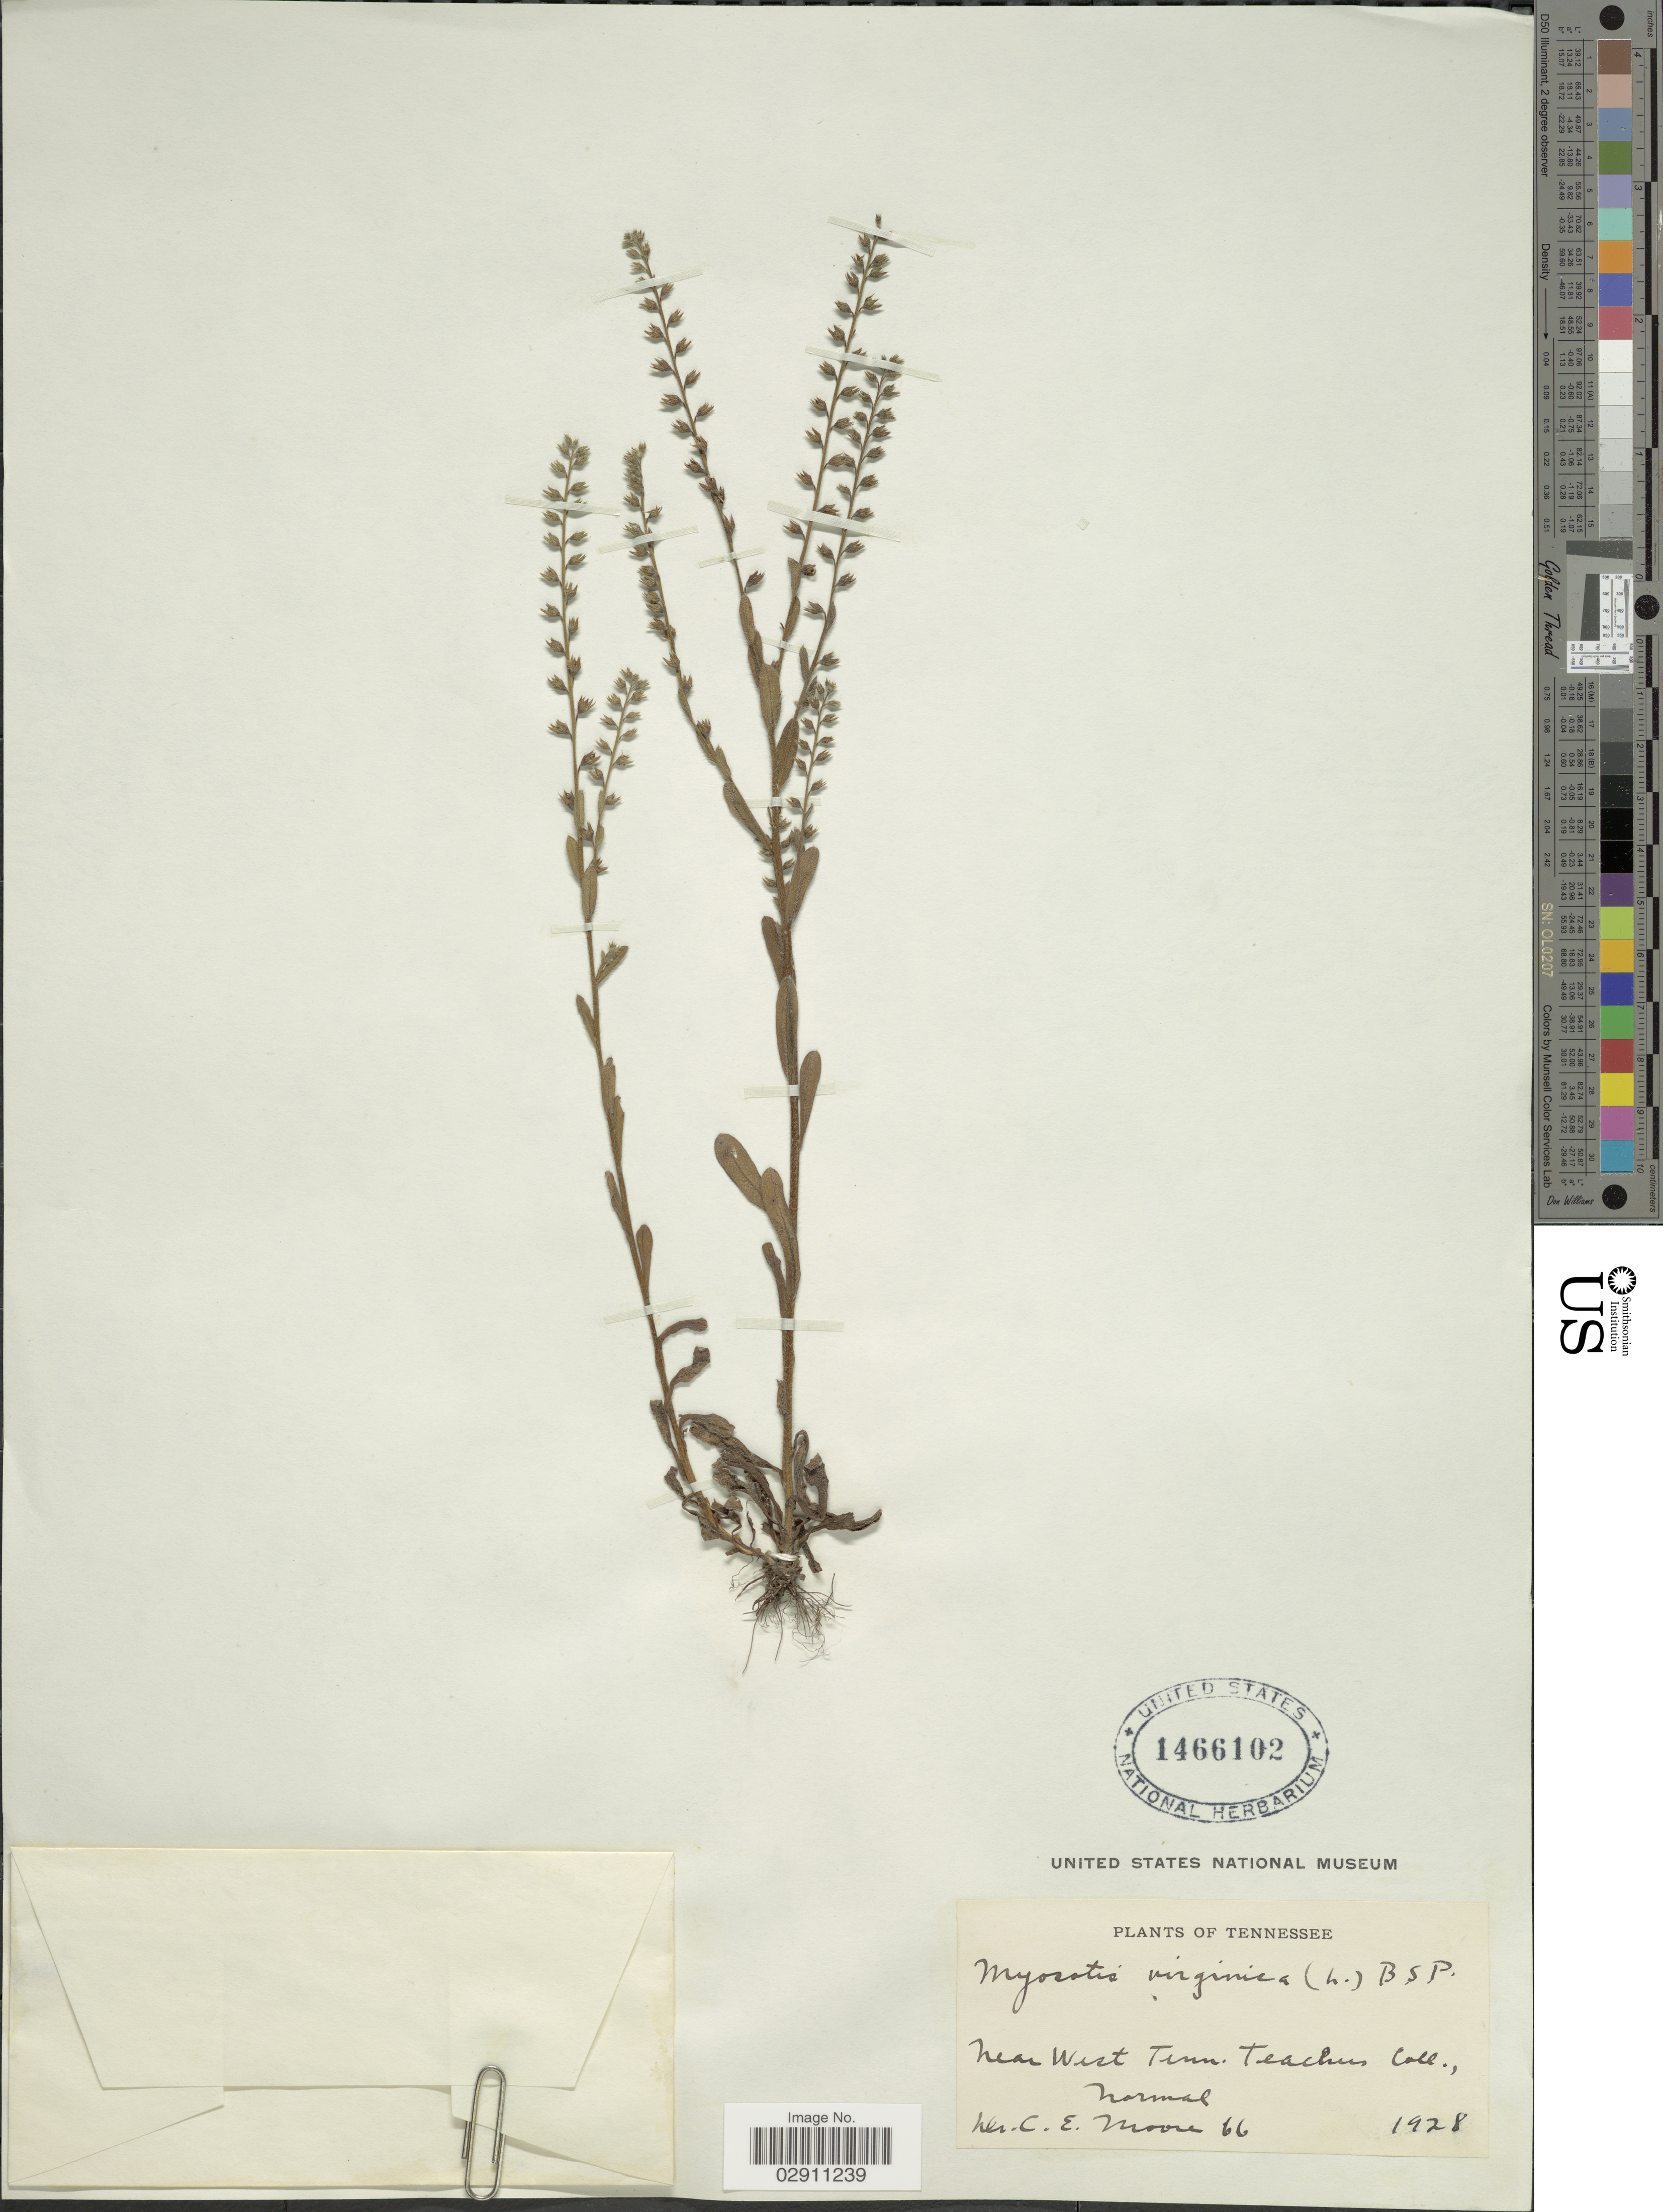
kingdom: Plantae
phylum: Tracheophyta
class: Magnoliopsida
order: Boraginales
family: Boraginaceae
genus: Myosotis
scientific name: Myosotis verna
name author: Nutt.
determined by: Goldman, Doug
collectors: C. Moore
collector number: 66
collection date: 1928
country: United States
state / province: Tennessee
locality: Near West Tenn. Teachers Coll., Normal.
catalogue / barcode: US 1466102